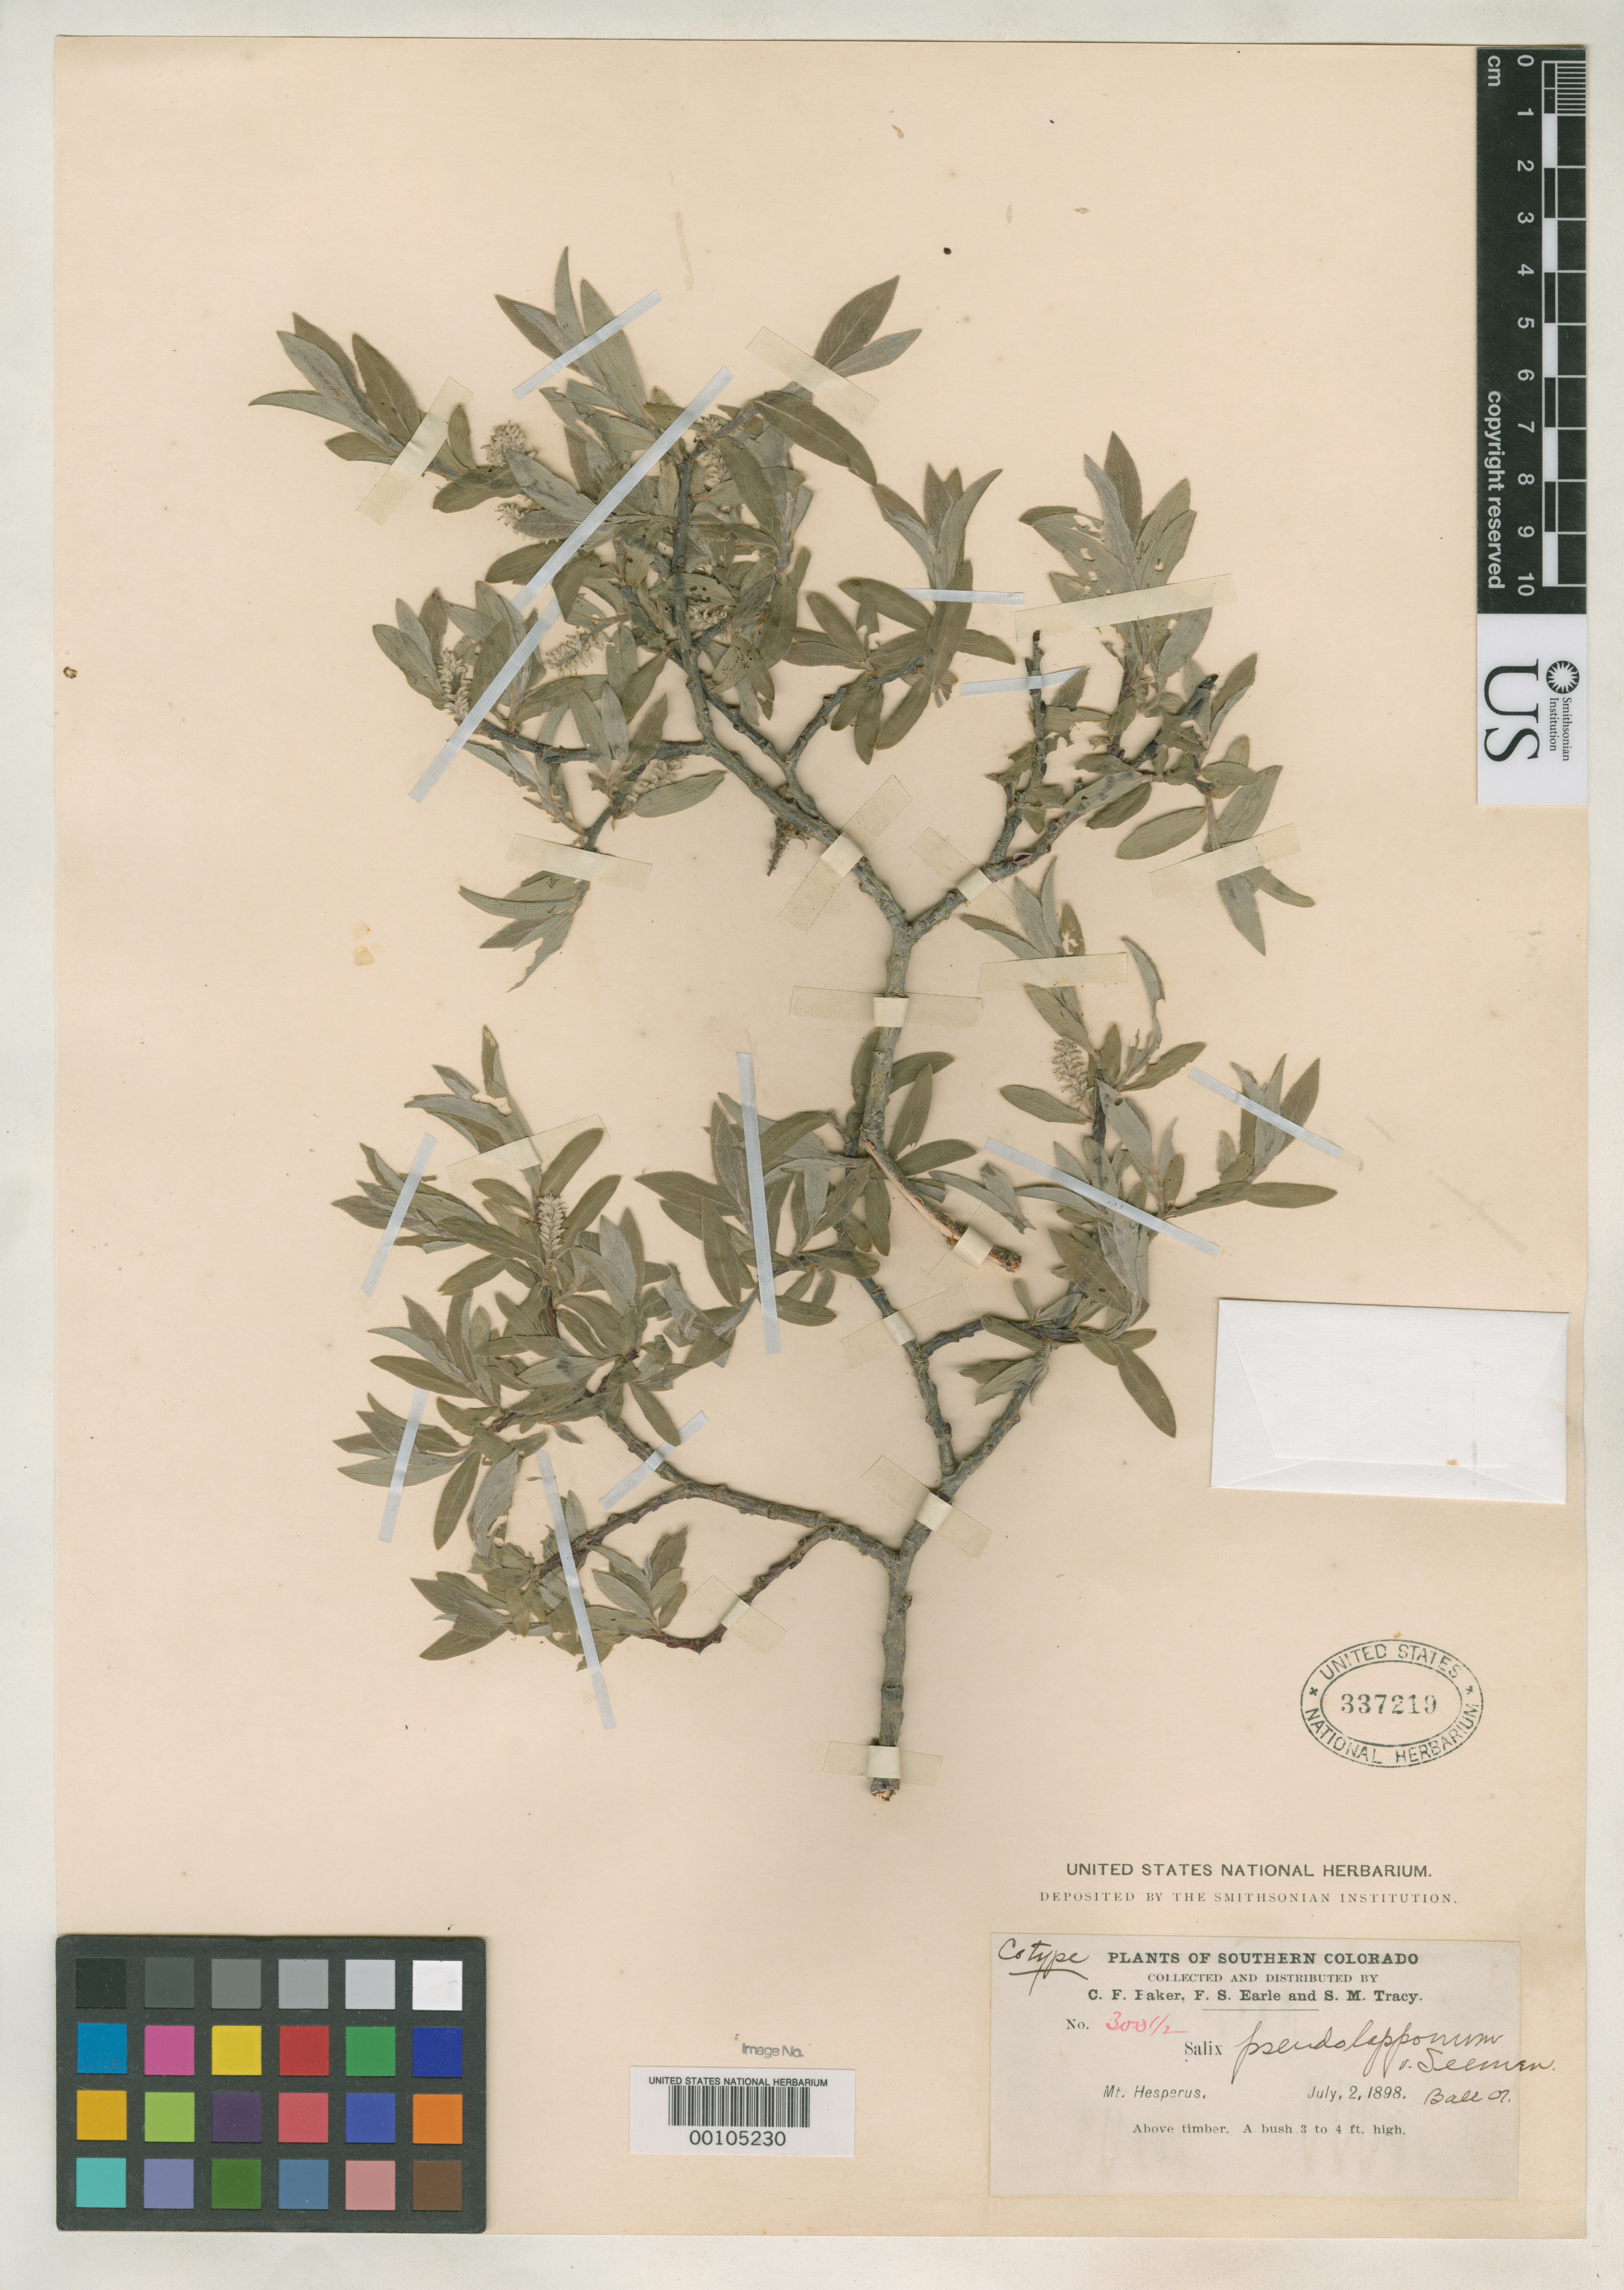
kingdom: Plantae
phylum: Tracheophyta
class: Magnoliopsida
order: Malpighiales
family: Salicaceae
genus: Salix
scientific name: Salix pseudolapponum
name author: Seemen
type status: Isotype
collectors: C. F. Baker, F. S. Earle & S. M. Tracy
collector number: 300.5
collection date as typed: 02 Jul 1898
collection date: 1898-07-02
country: United States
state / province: Colorado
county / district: Montezuma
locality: Mt. Hesperus.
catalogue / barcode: US 337219